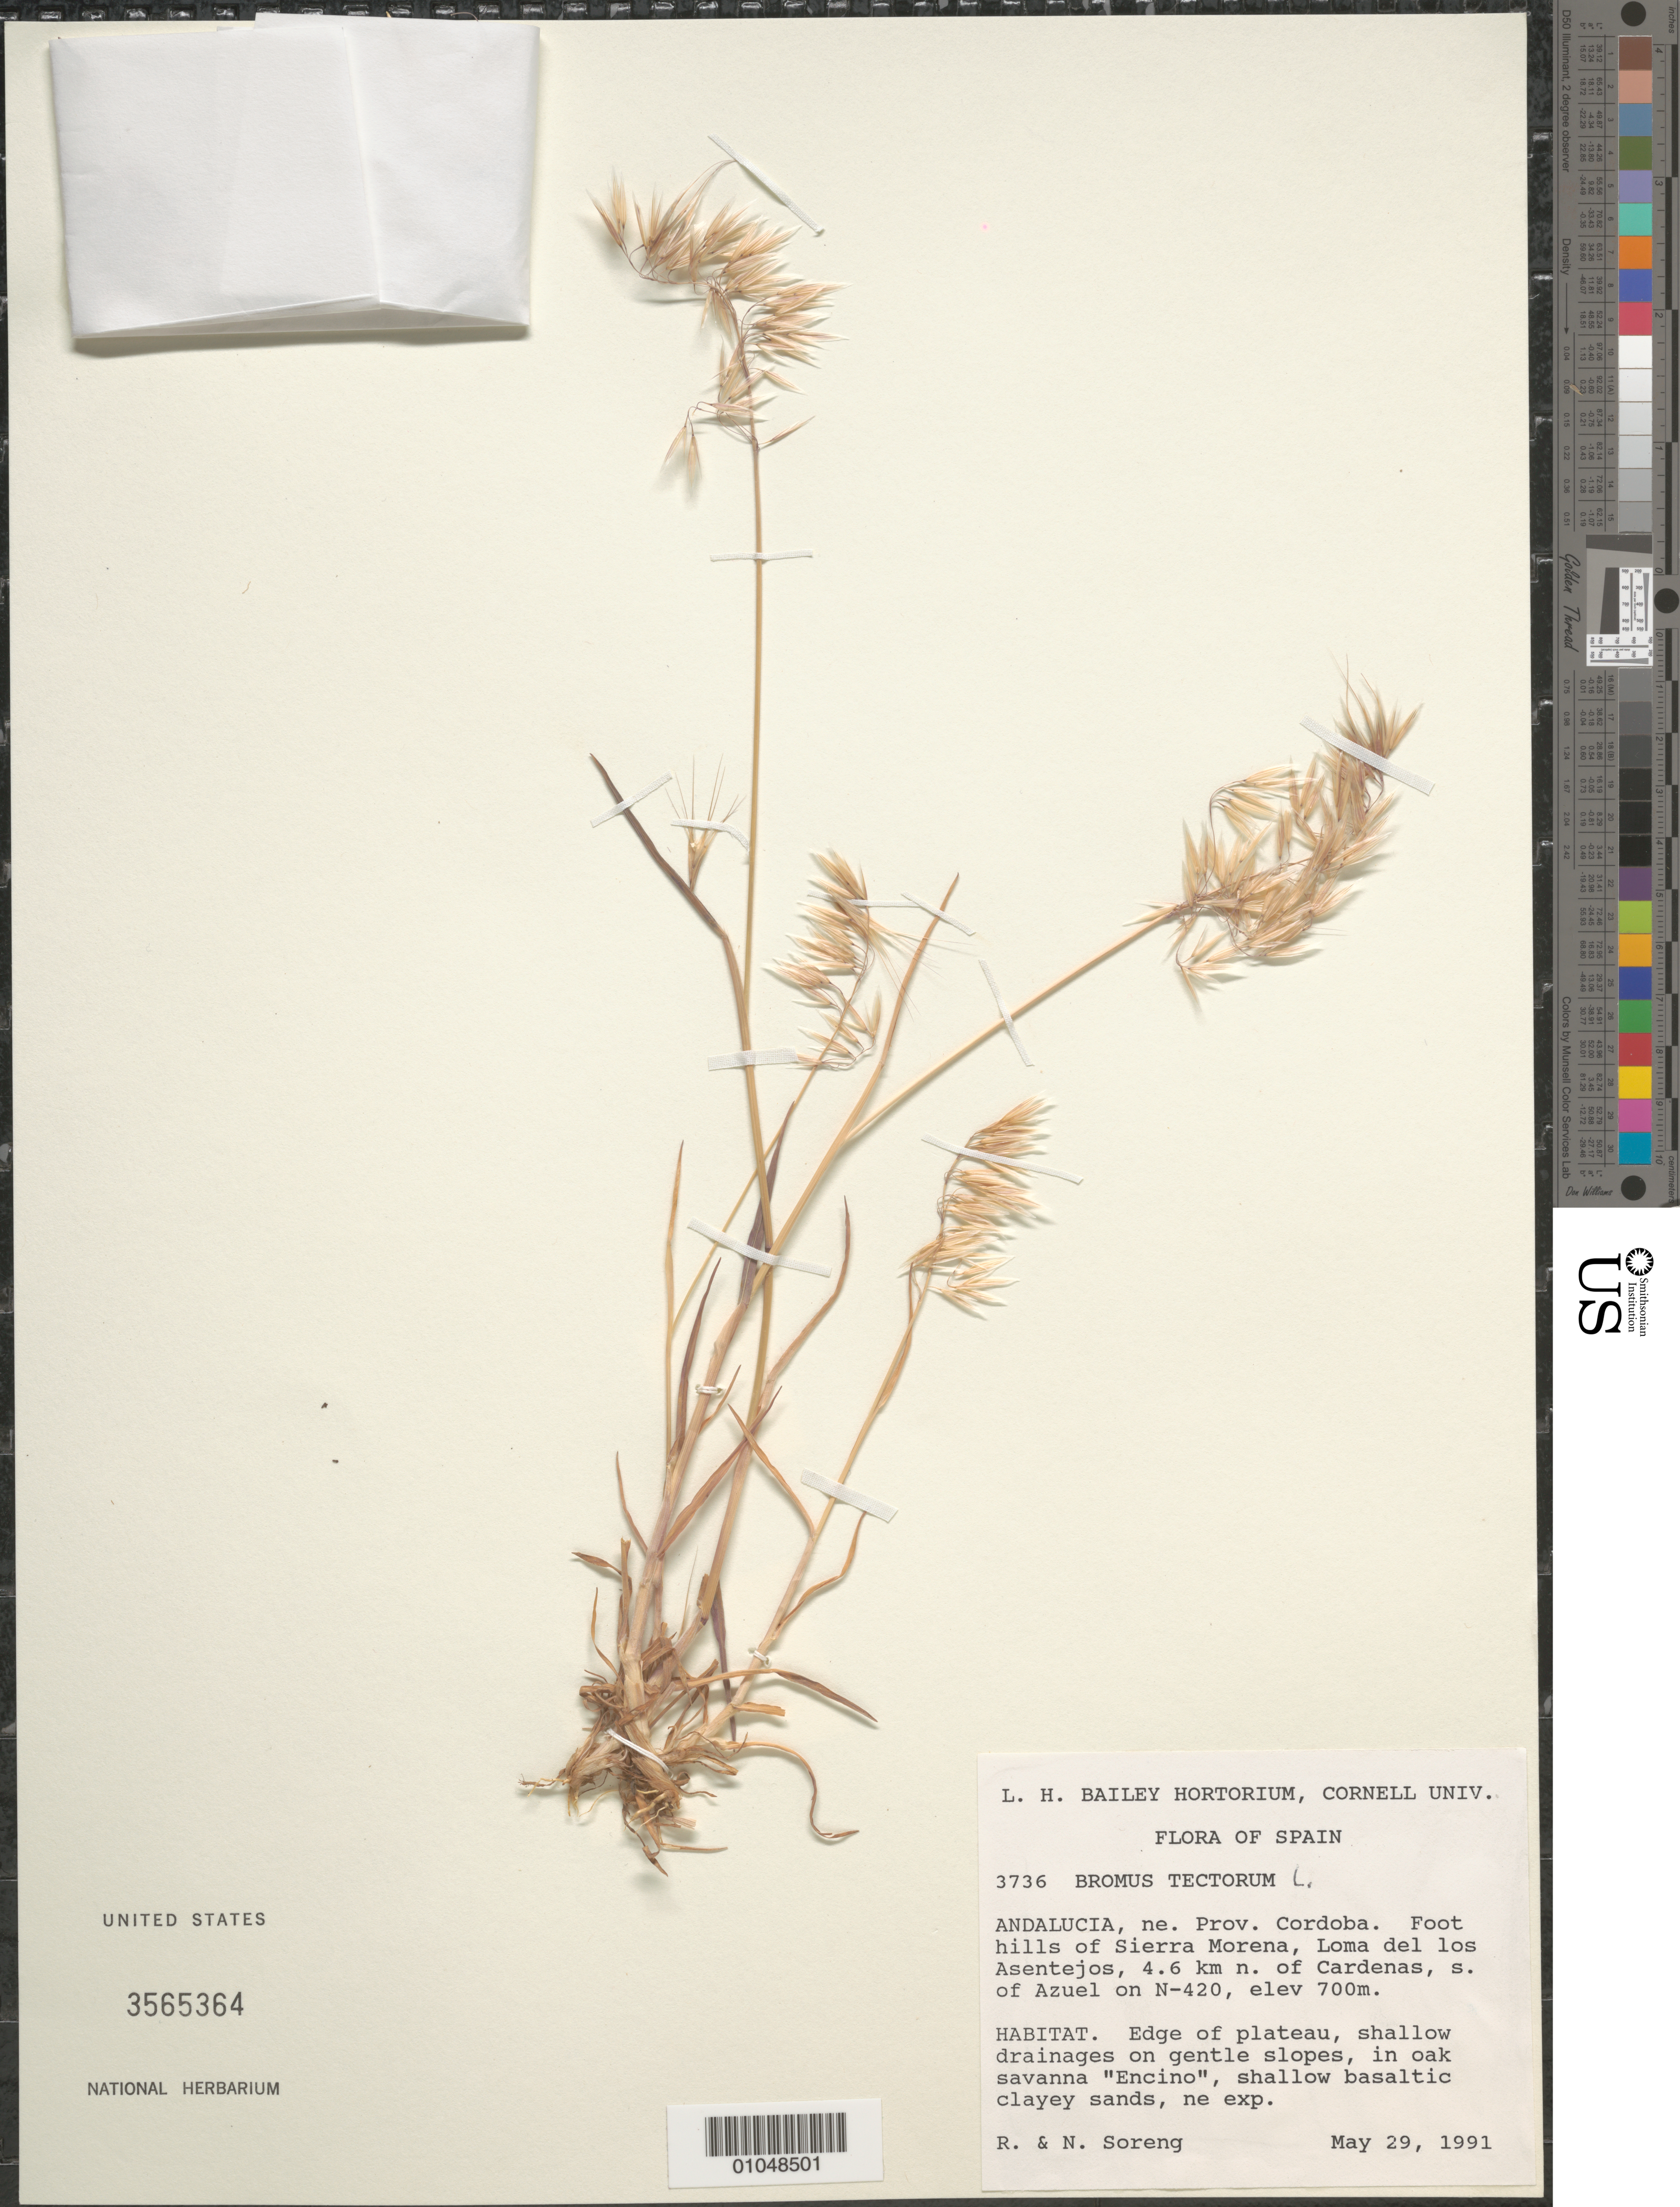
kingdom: Plantae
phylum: Tracheophyta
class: Liliopsida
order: Poales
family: Poaceae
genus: Bromus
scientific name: Bromus tectorum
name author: L.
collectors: R. J. Soreng & N. L. Soreng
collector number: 3736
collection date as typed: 29 May 1991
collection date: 1991-05-29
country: Spain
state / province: Andalucia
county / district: Cordoba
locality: Foot hills of Sierra Morena, Loma del los Asentejos, 4.6 km N of Cardenas, S of Azuel on N-420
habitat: Edge of plateau, shallow drainages on gentle slopes, in oak savanna "Encino", shallow basaltic clayey sands, ne exp.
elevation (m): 700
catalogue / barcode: US 3565364